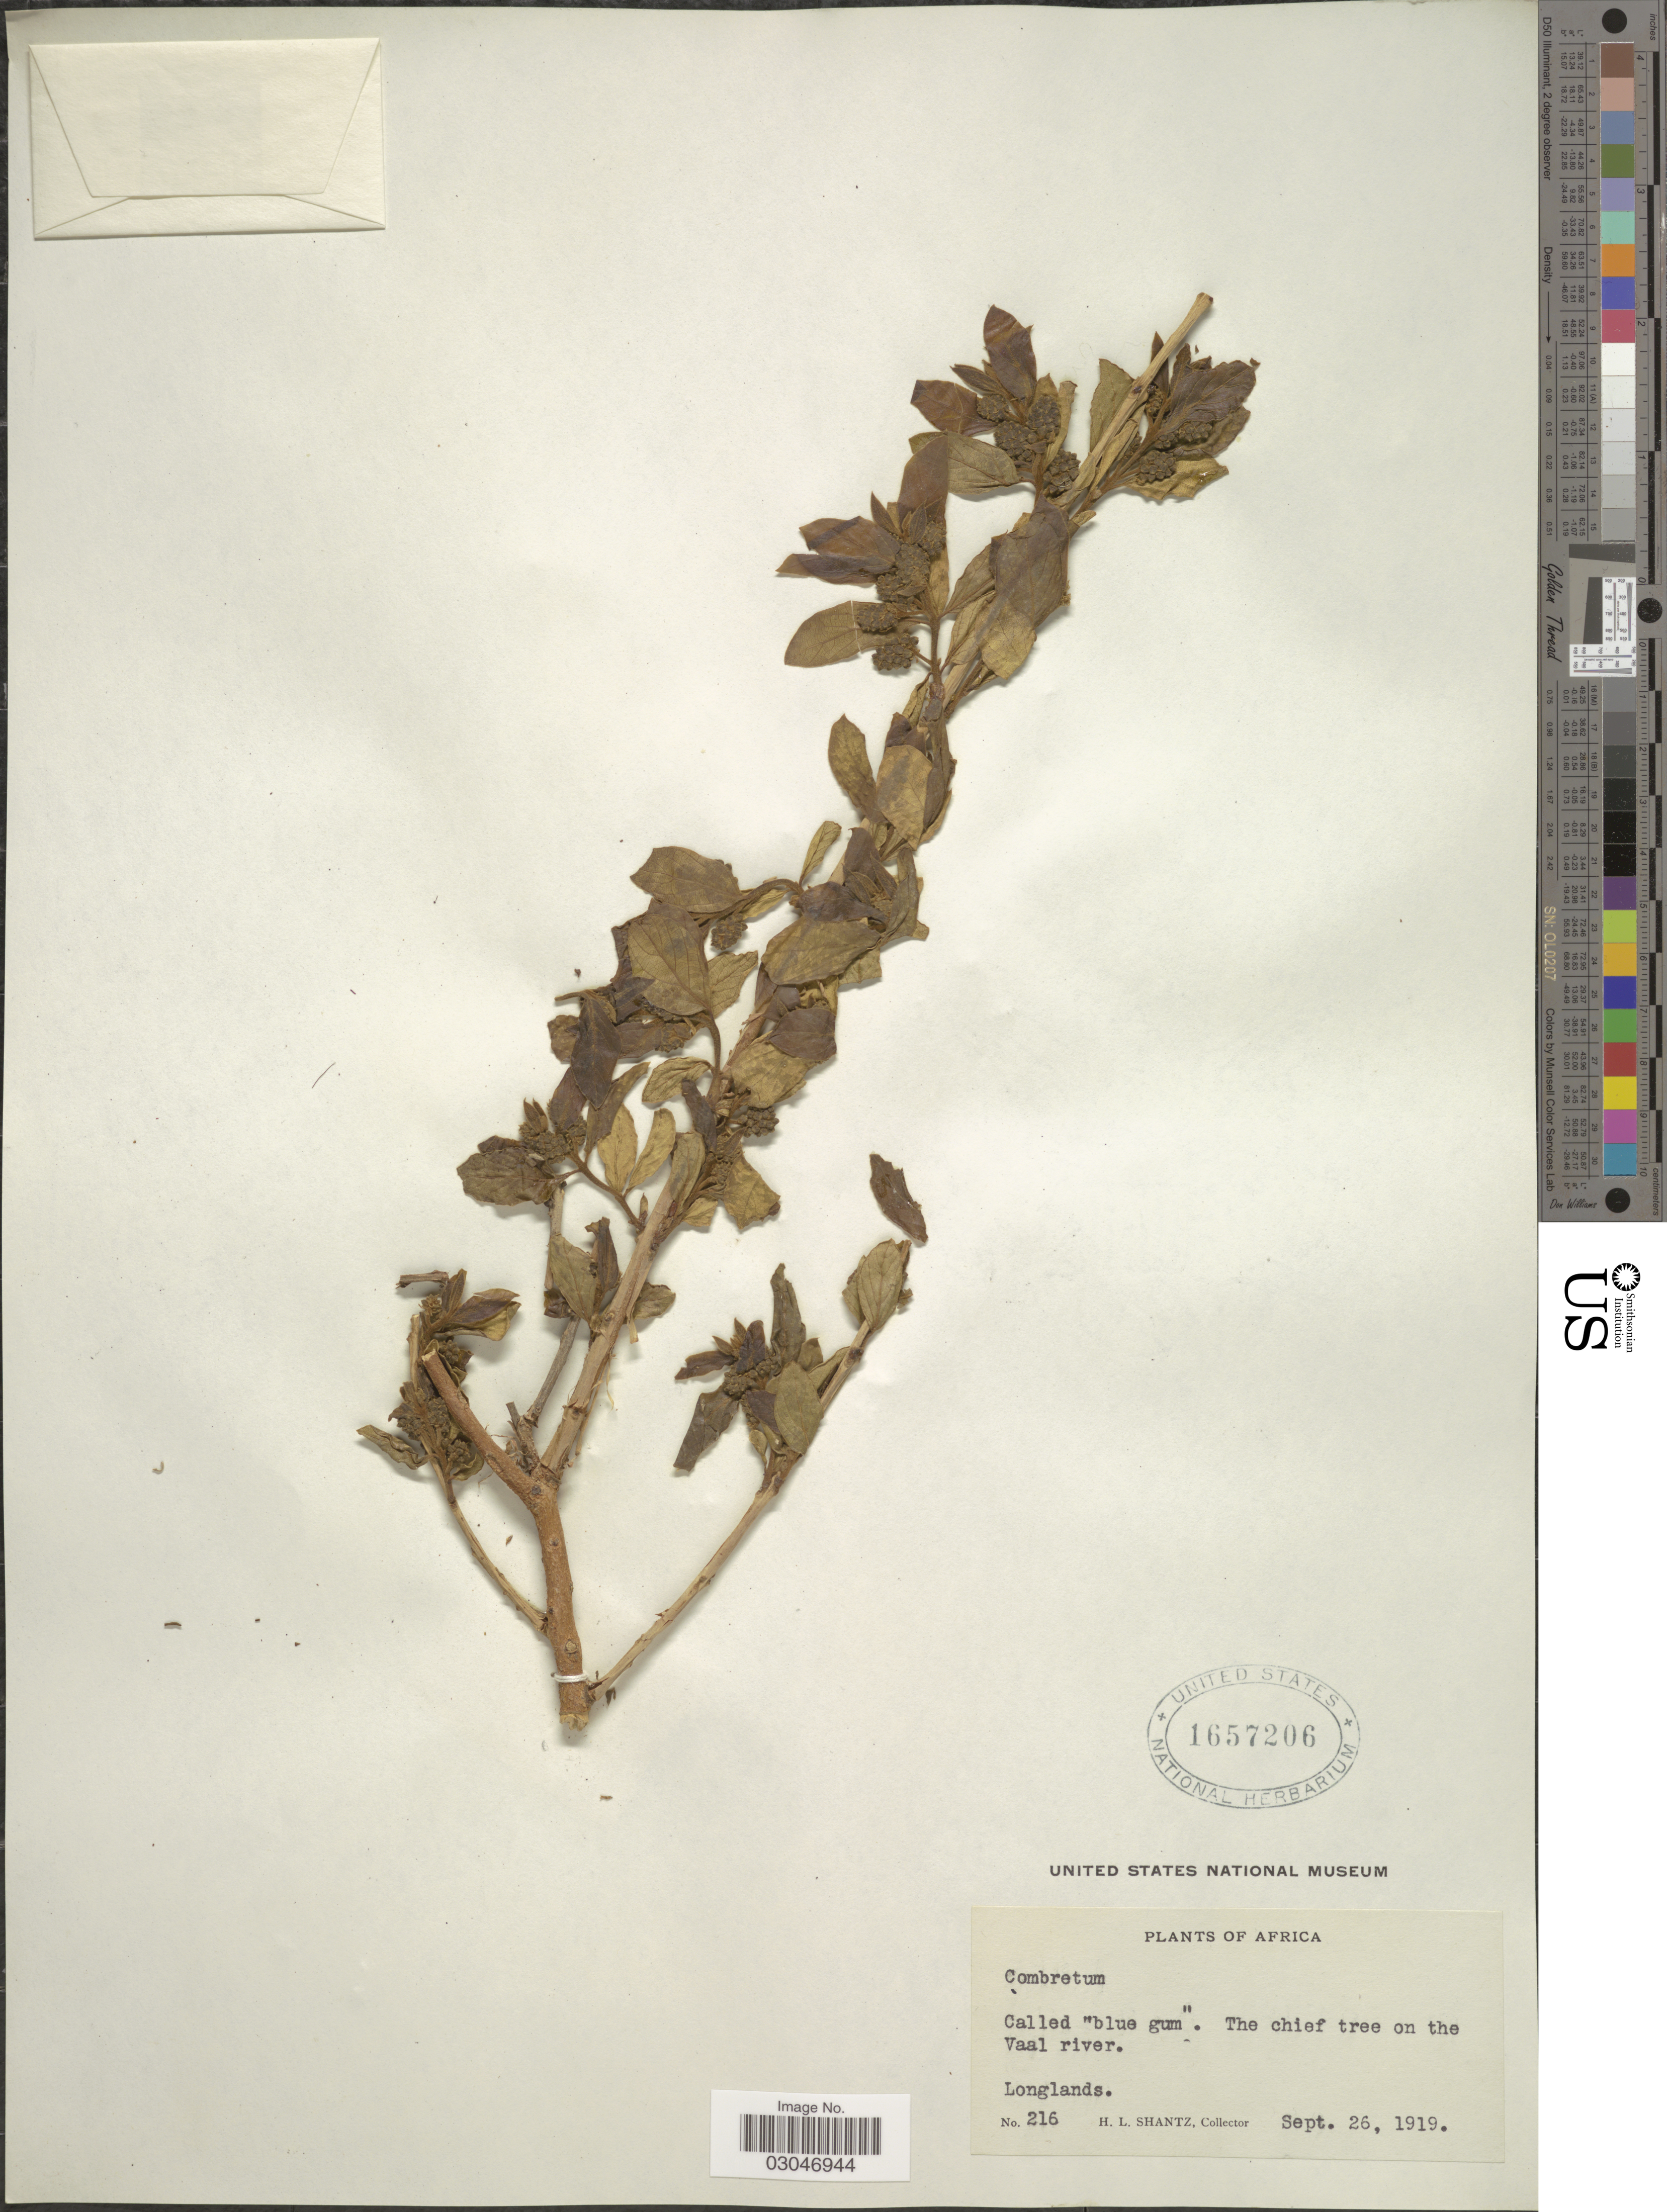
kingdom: Plantae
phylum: Tracheophyta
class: Magnoliopsida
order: Myrtales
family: Combretaceae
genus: Combretum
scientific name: Combretum sp.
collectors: H. Shantz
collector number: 216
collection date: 1919-09-26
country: South Africa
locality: Africa, The chief tree on the Vaal river. Longlands.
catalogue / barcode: US 1657206